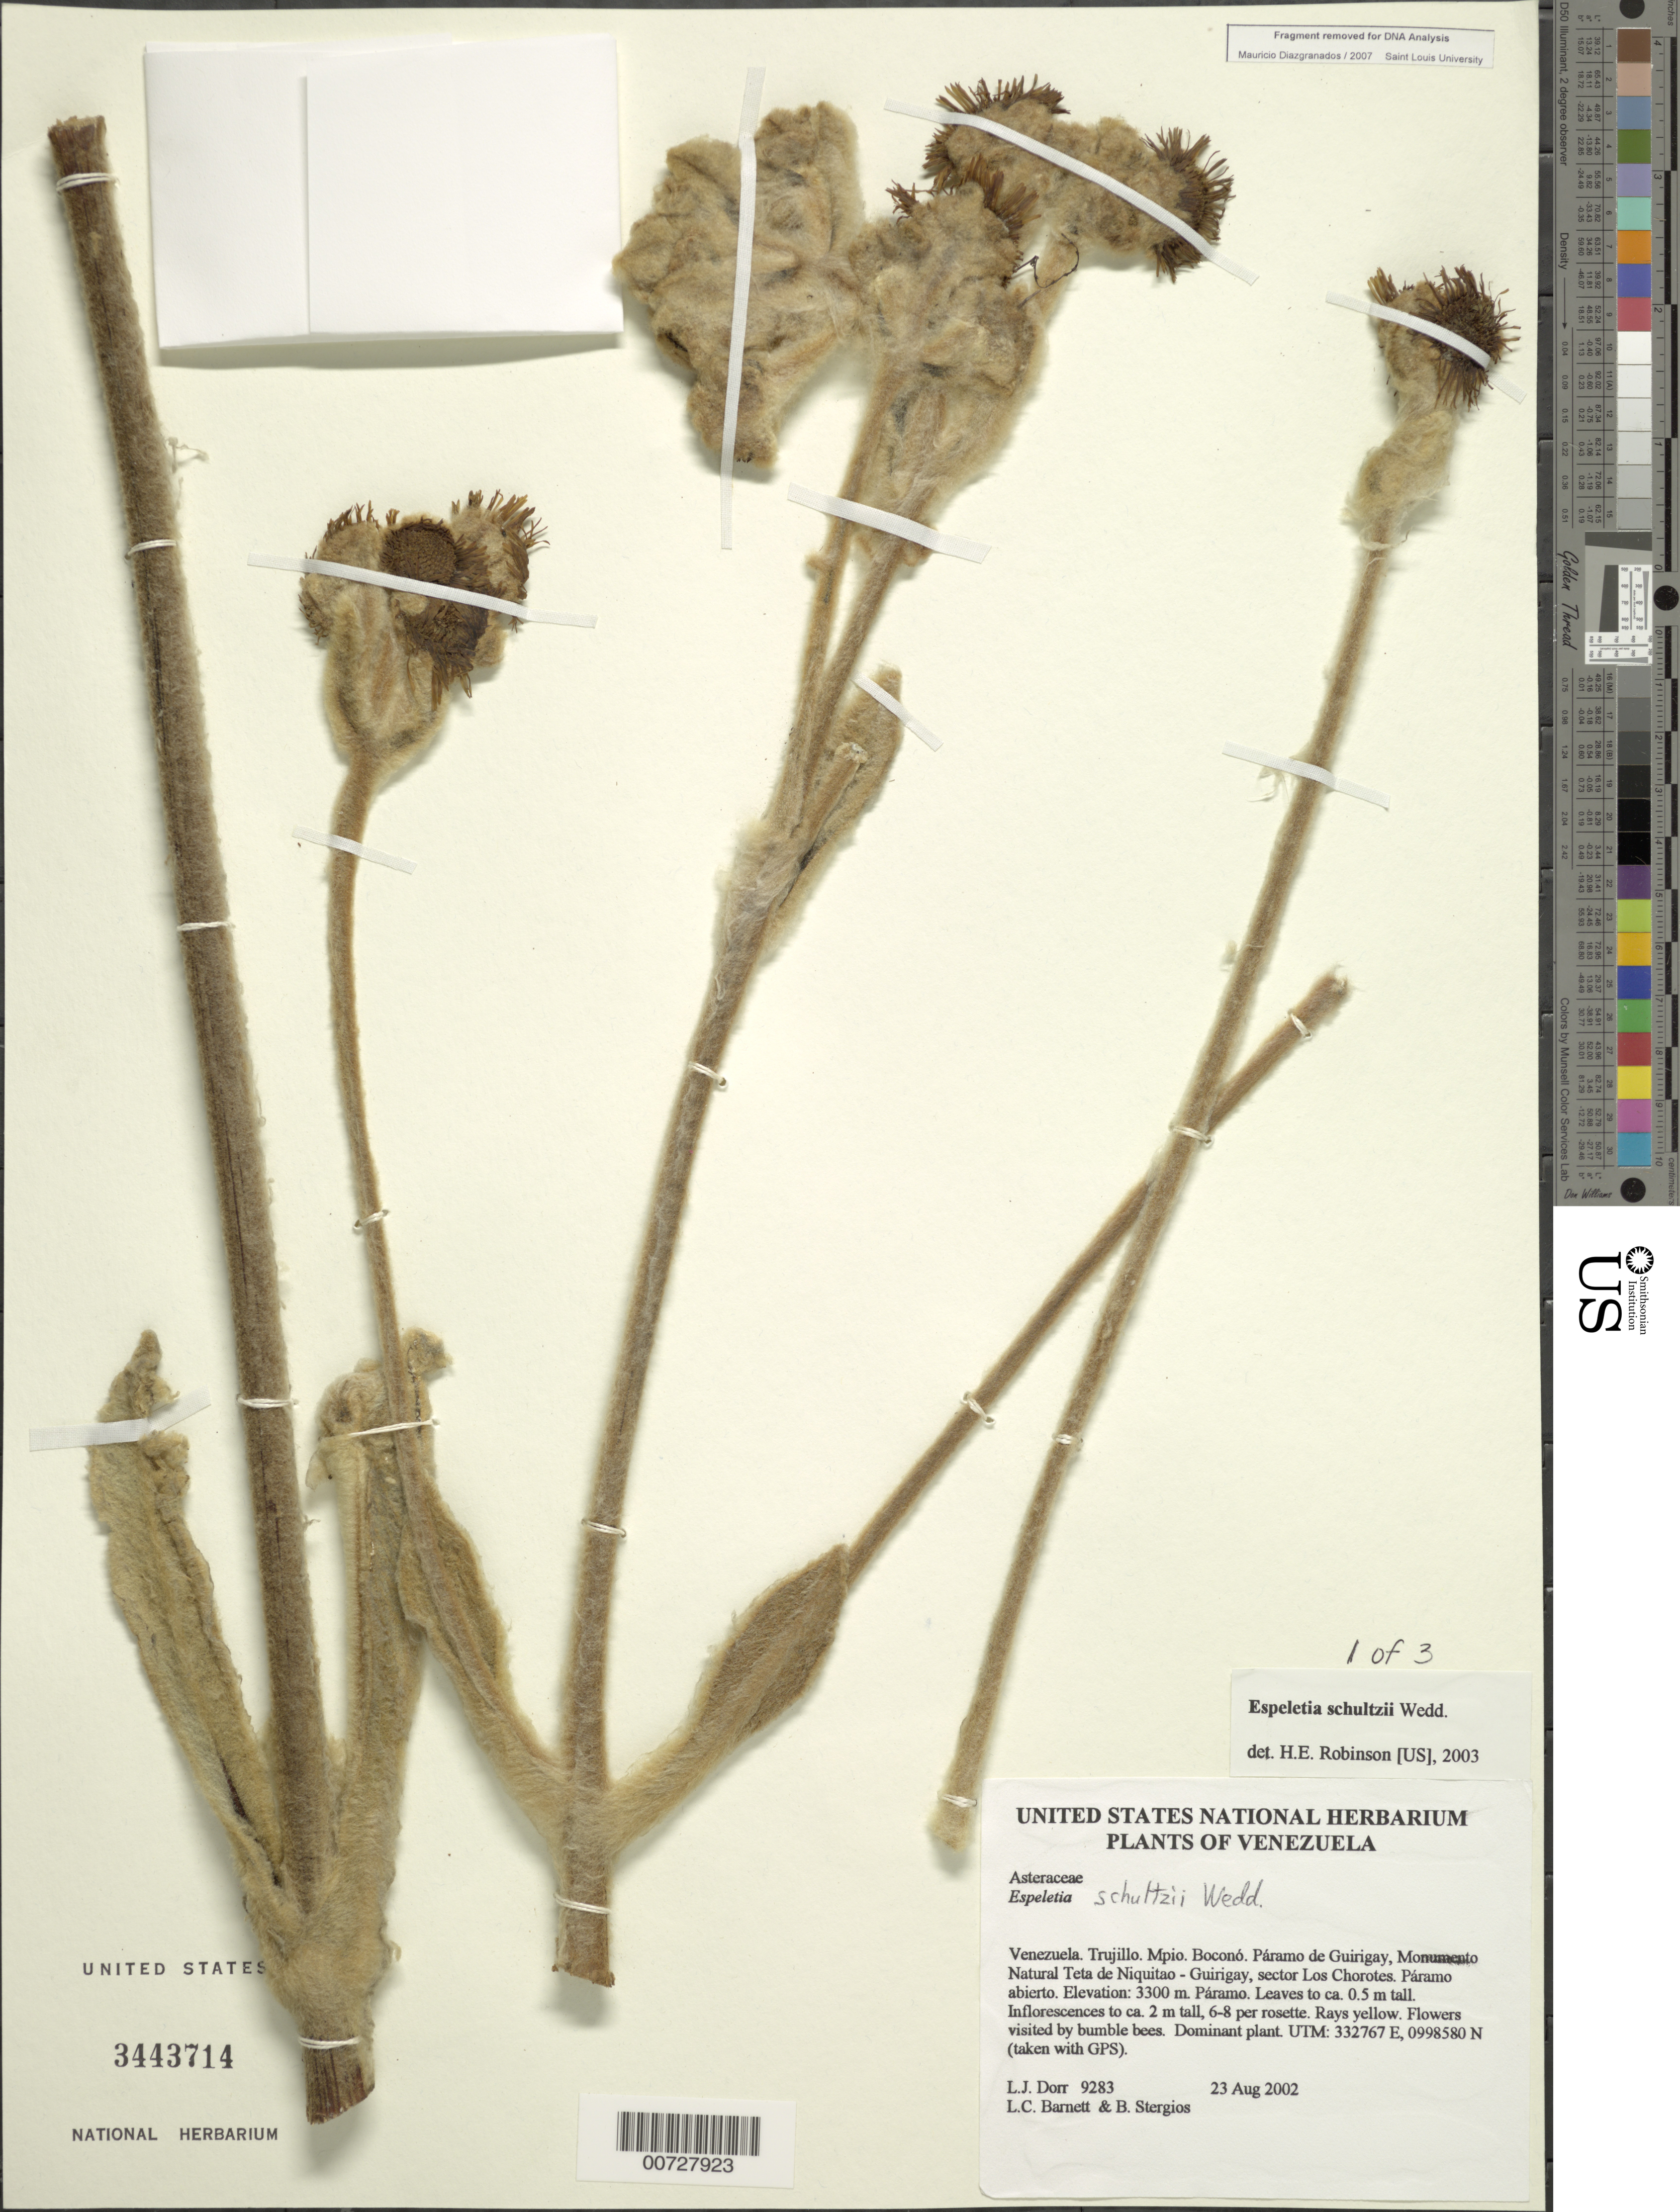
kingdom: Plantae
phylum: Tracheophyta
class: Magnoliopsida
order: Asterales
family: Asteraceae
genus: Espeletia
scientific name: Espeletia schultzii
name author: Wedd.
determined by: Robinson, Harold E., (US)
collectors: L. J. Dorr, L. C. Barnett & B. G. Stergios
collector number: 9283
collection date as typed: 23 Aug 2002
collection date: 2002-08-23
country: Venezuela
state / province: Trujillo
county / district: Boconó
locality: Páramo de Guirigay, Monumento Natural Teta de Niquitao - Guirigay, sector Los Chorotes.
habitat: Páramo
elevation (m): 3300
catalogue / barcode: US 3443714